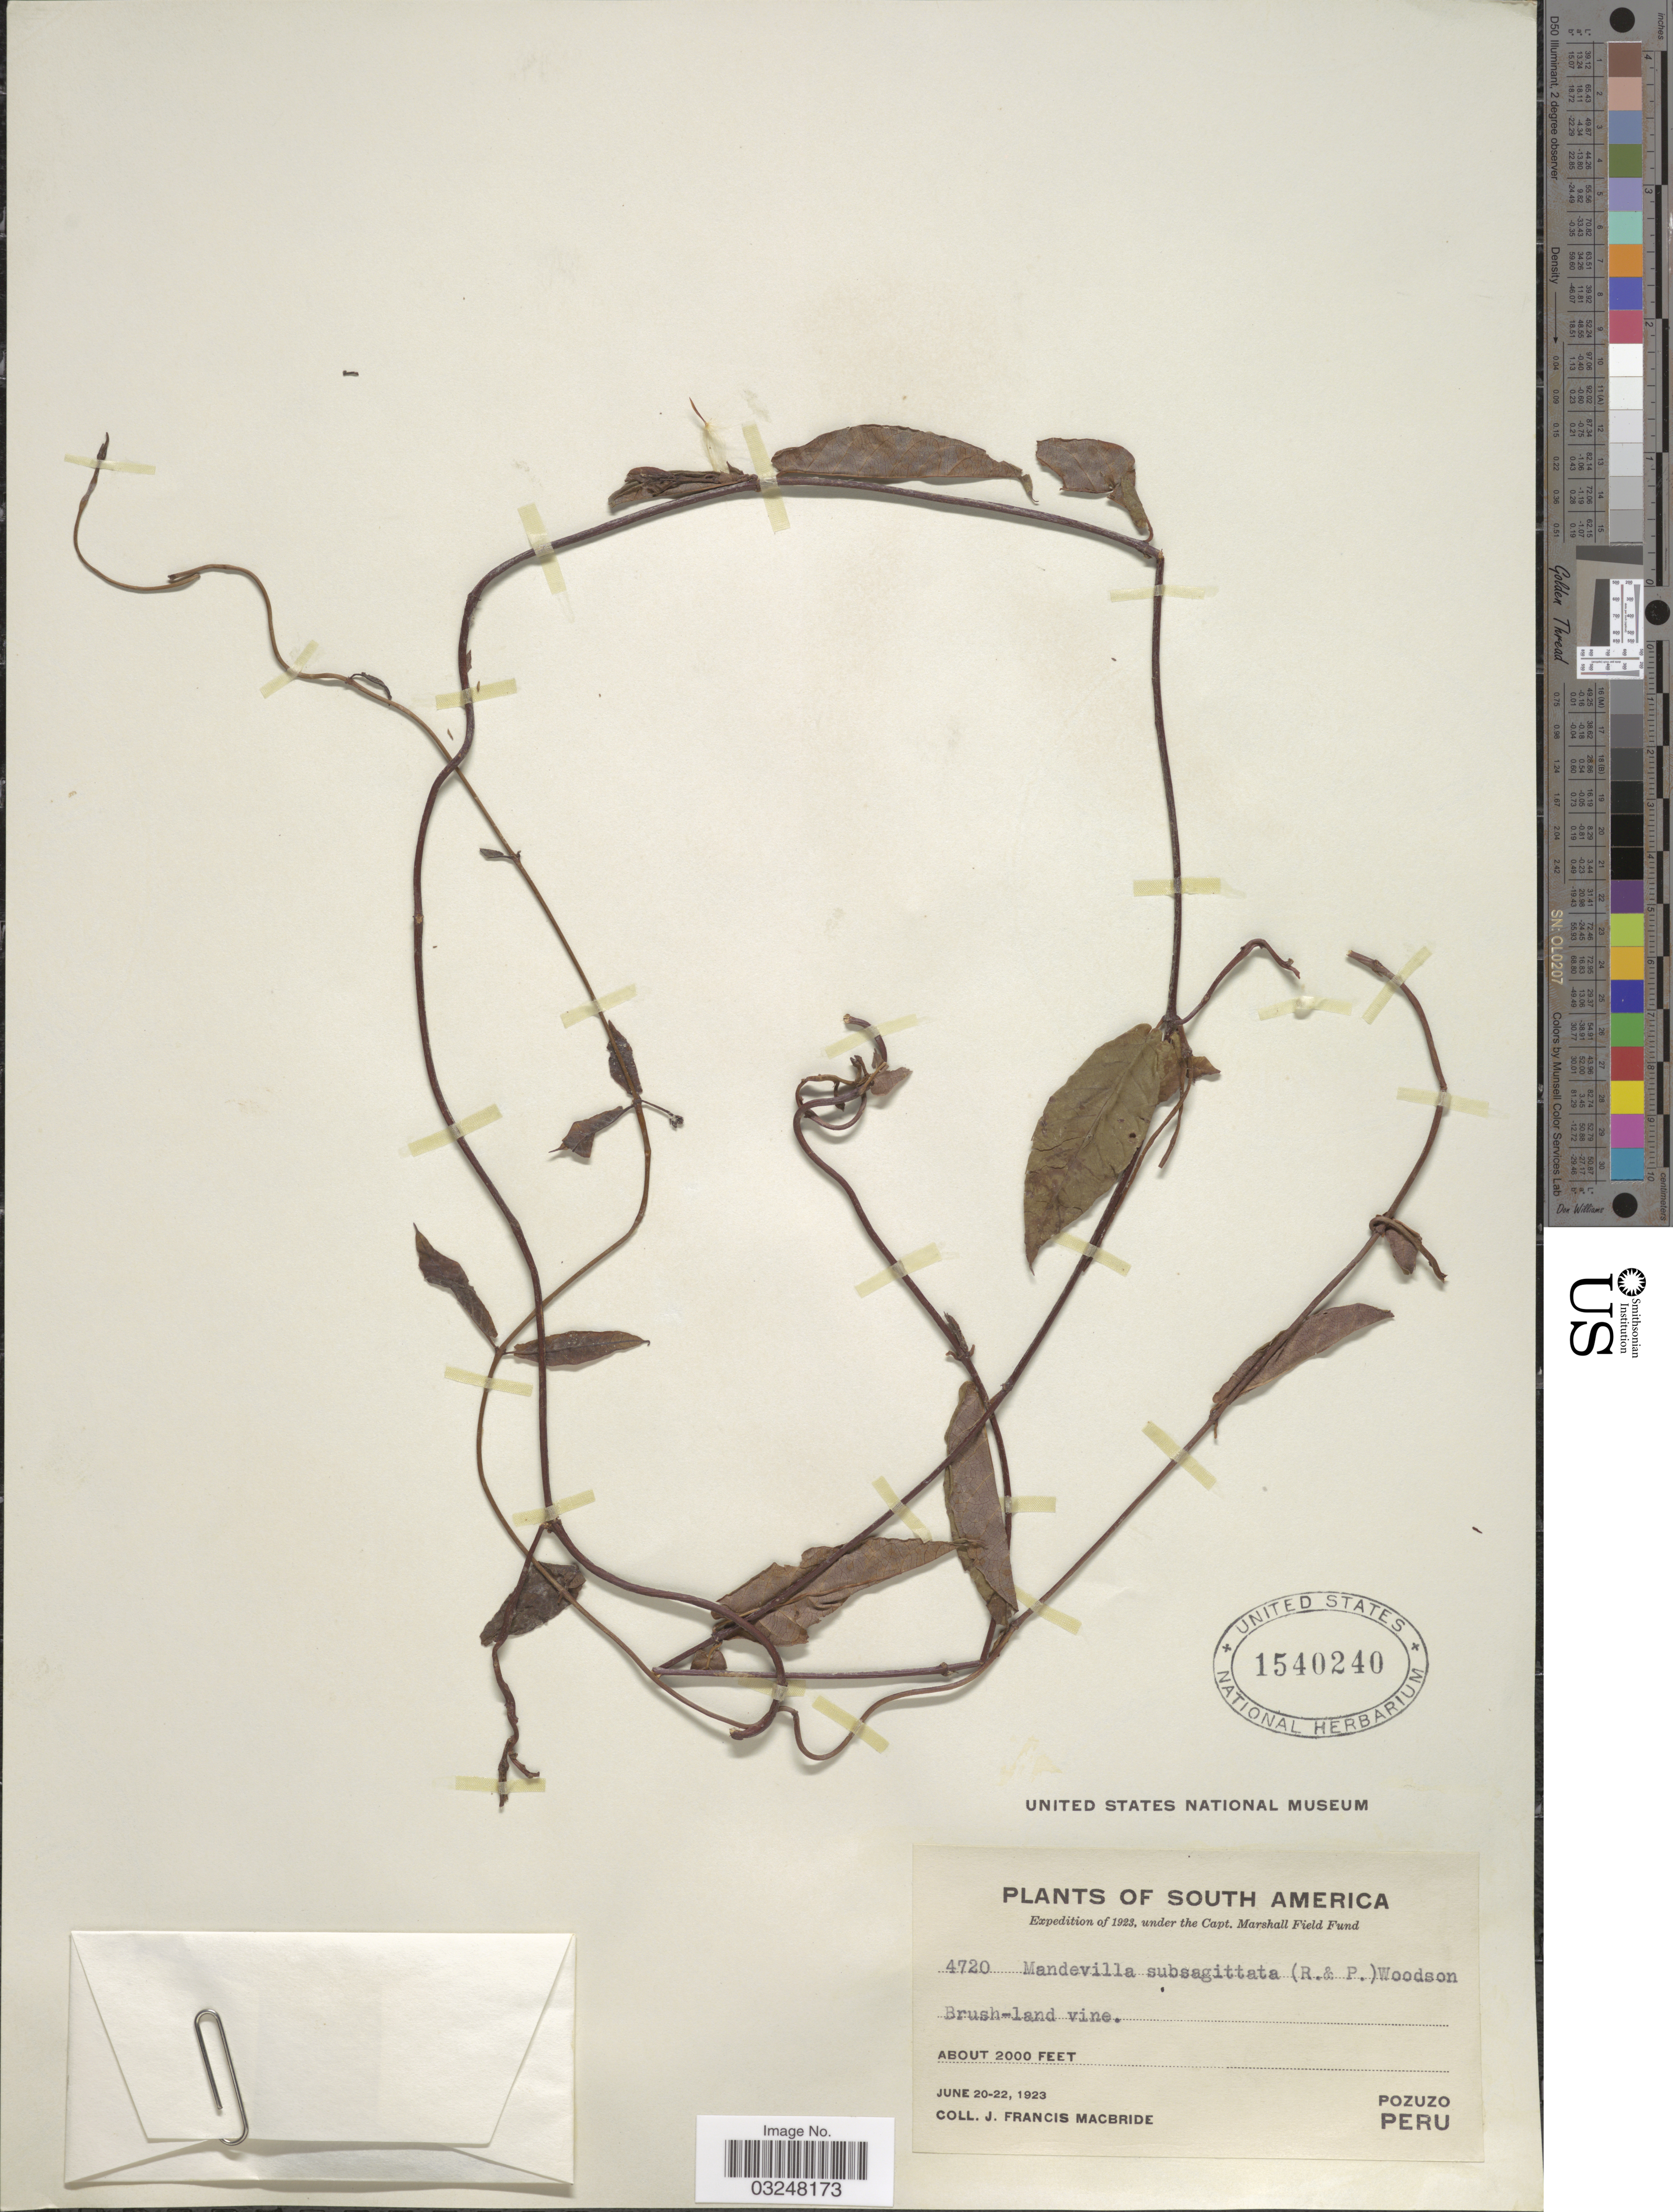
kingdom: Plantae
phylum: Tracheophyta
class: Magnoliopsida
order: Gentianales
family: Apocynaceae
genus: Mandevilla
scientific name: Mandevilla subsagittata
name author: (Ruiz & Pav.) Woodson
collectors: J. F. Macbride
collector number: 4720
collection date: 1923-06-20/1923-06-22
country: Peru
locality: Pozuzo.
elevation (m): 610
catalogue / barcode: US 1540240